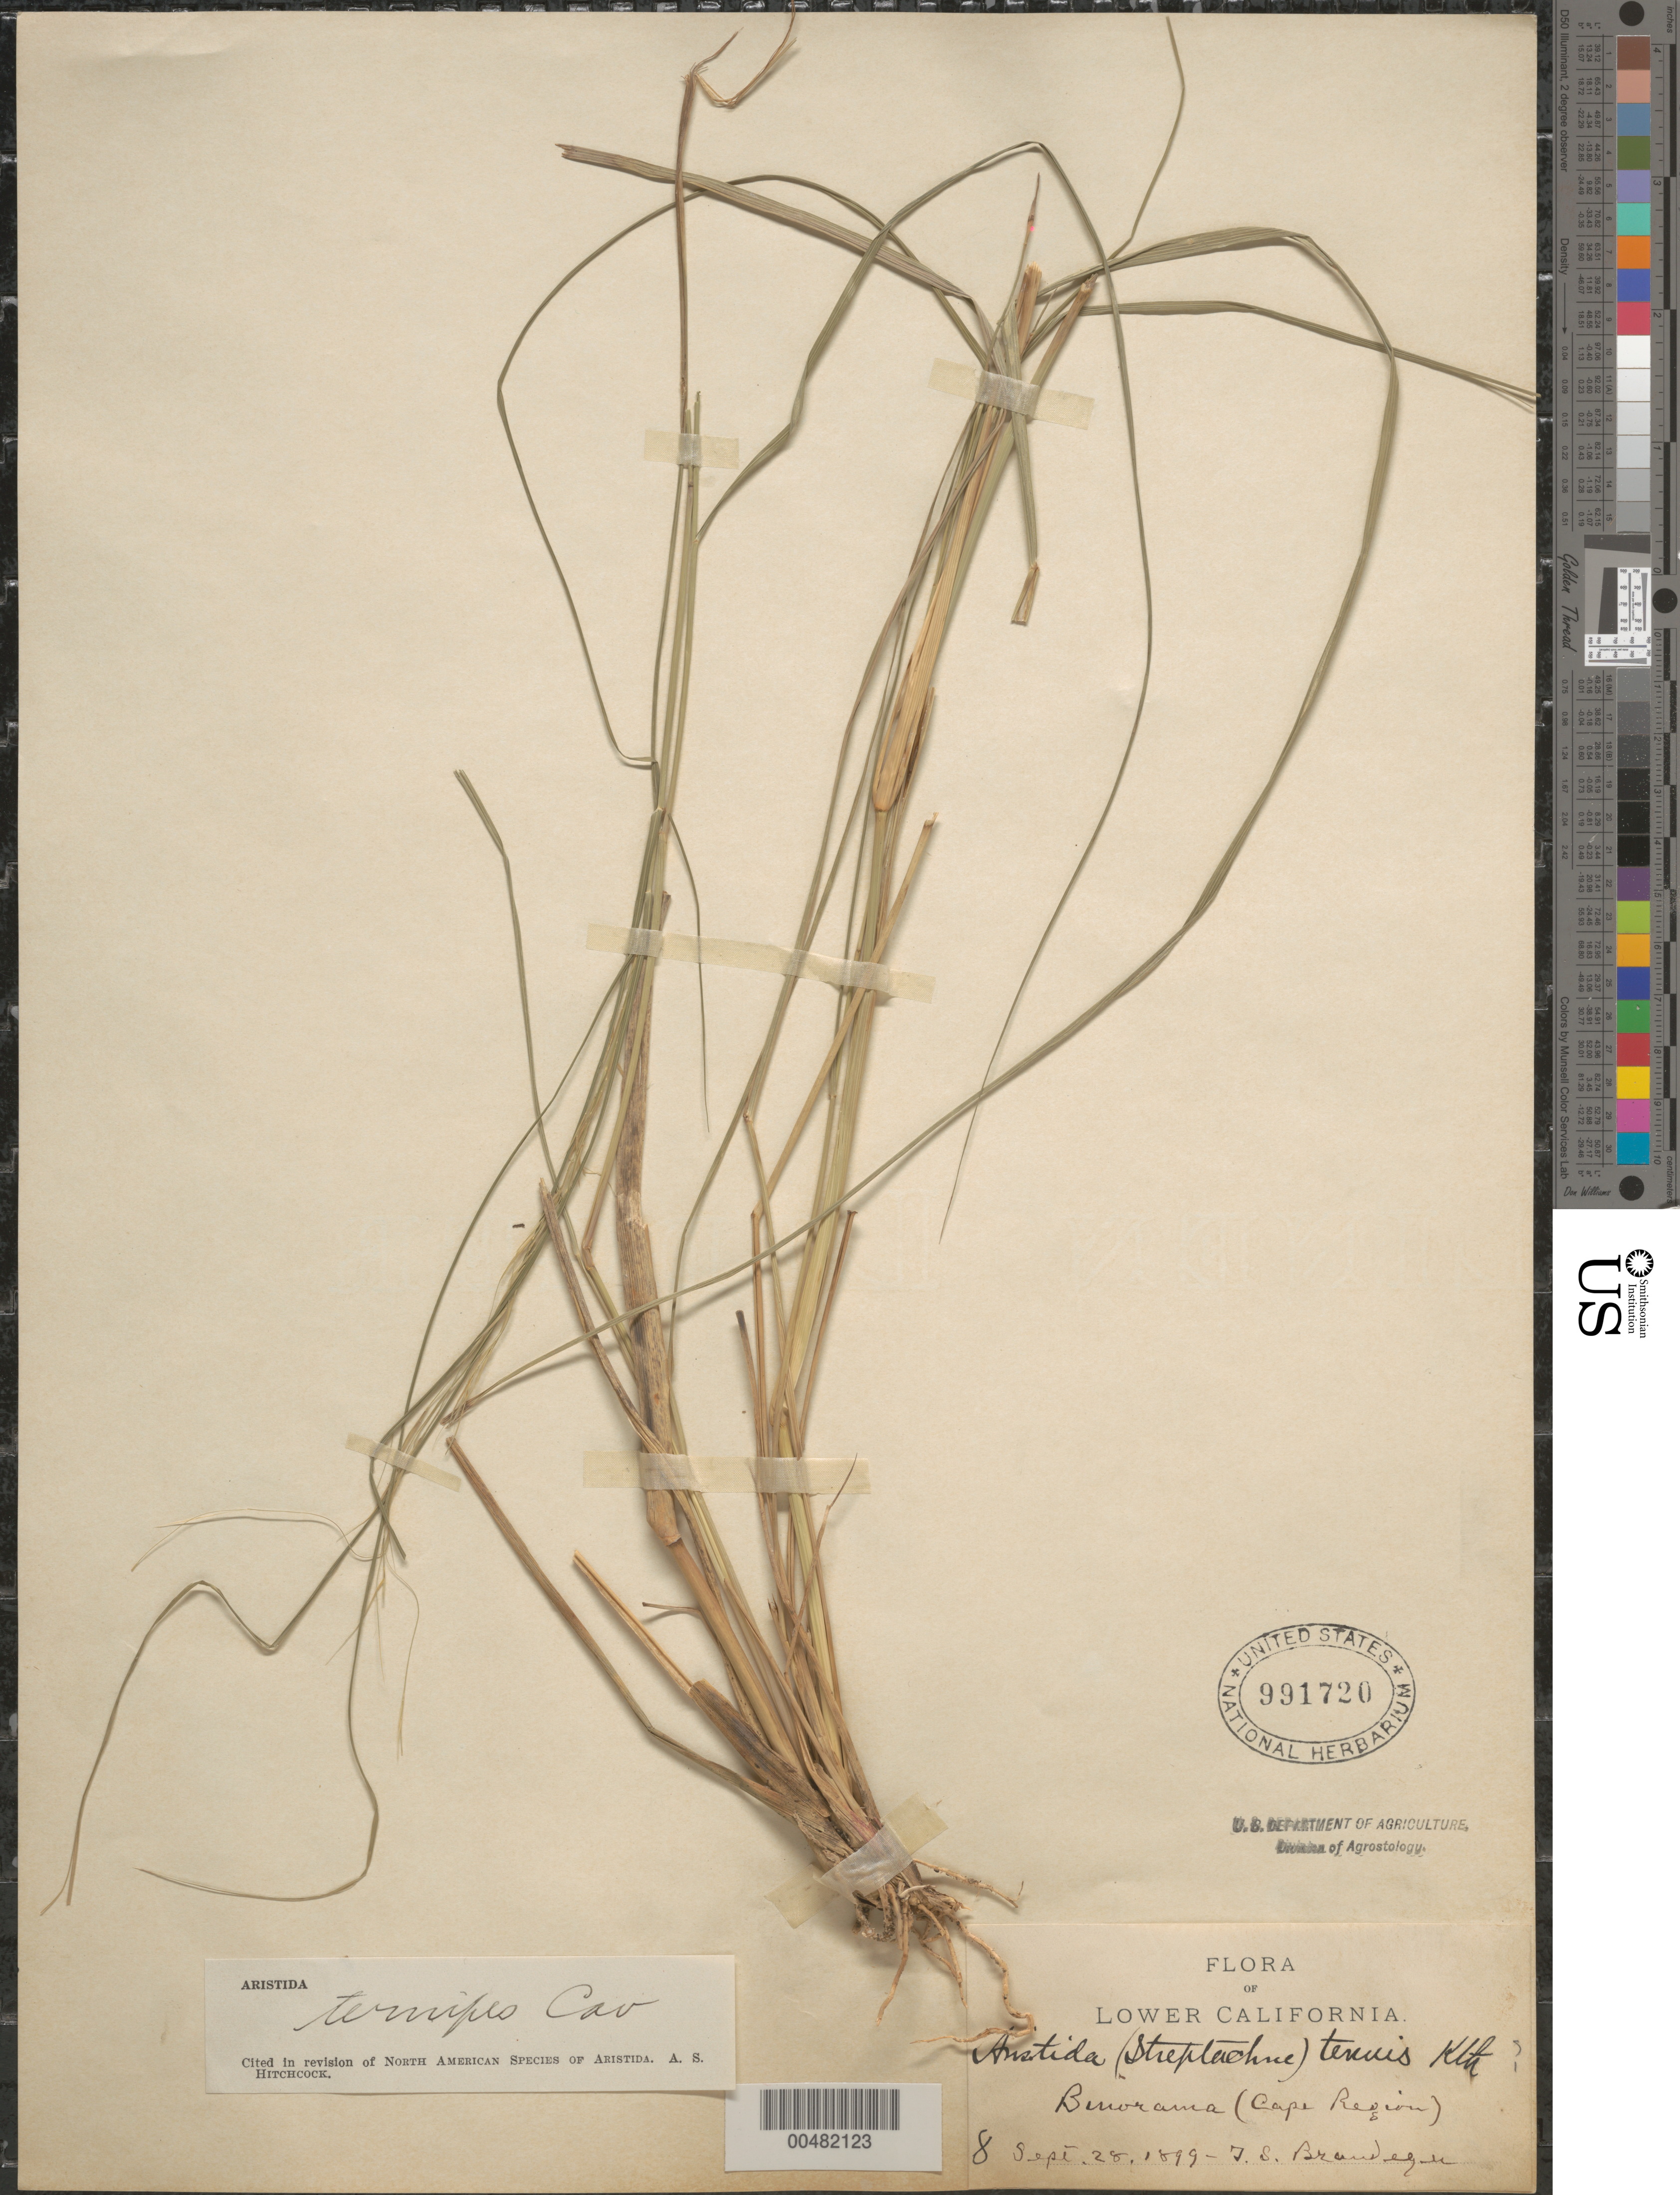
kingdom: Plantae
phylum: Tracheophyta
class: Liliopsida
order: Poales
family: Poaceae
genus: Aristida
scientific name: Aristida ternipes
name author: Cav.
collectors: T. S. Brandegee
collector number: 8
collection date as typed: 28 Sep 1899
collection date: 1899-09-28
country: Mexico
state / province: Baja California Sur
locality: Benorama (Cape Region)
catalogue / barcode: US 991720